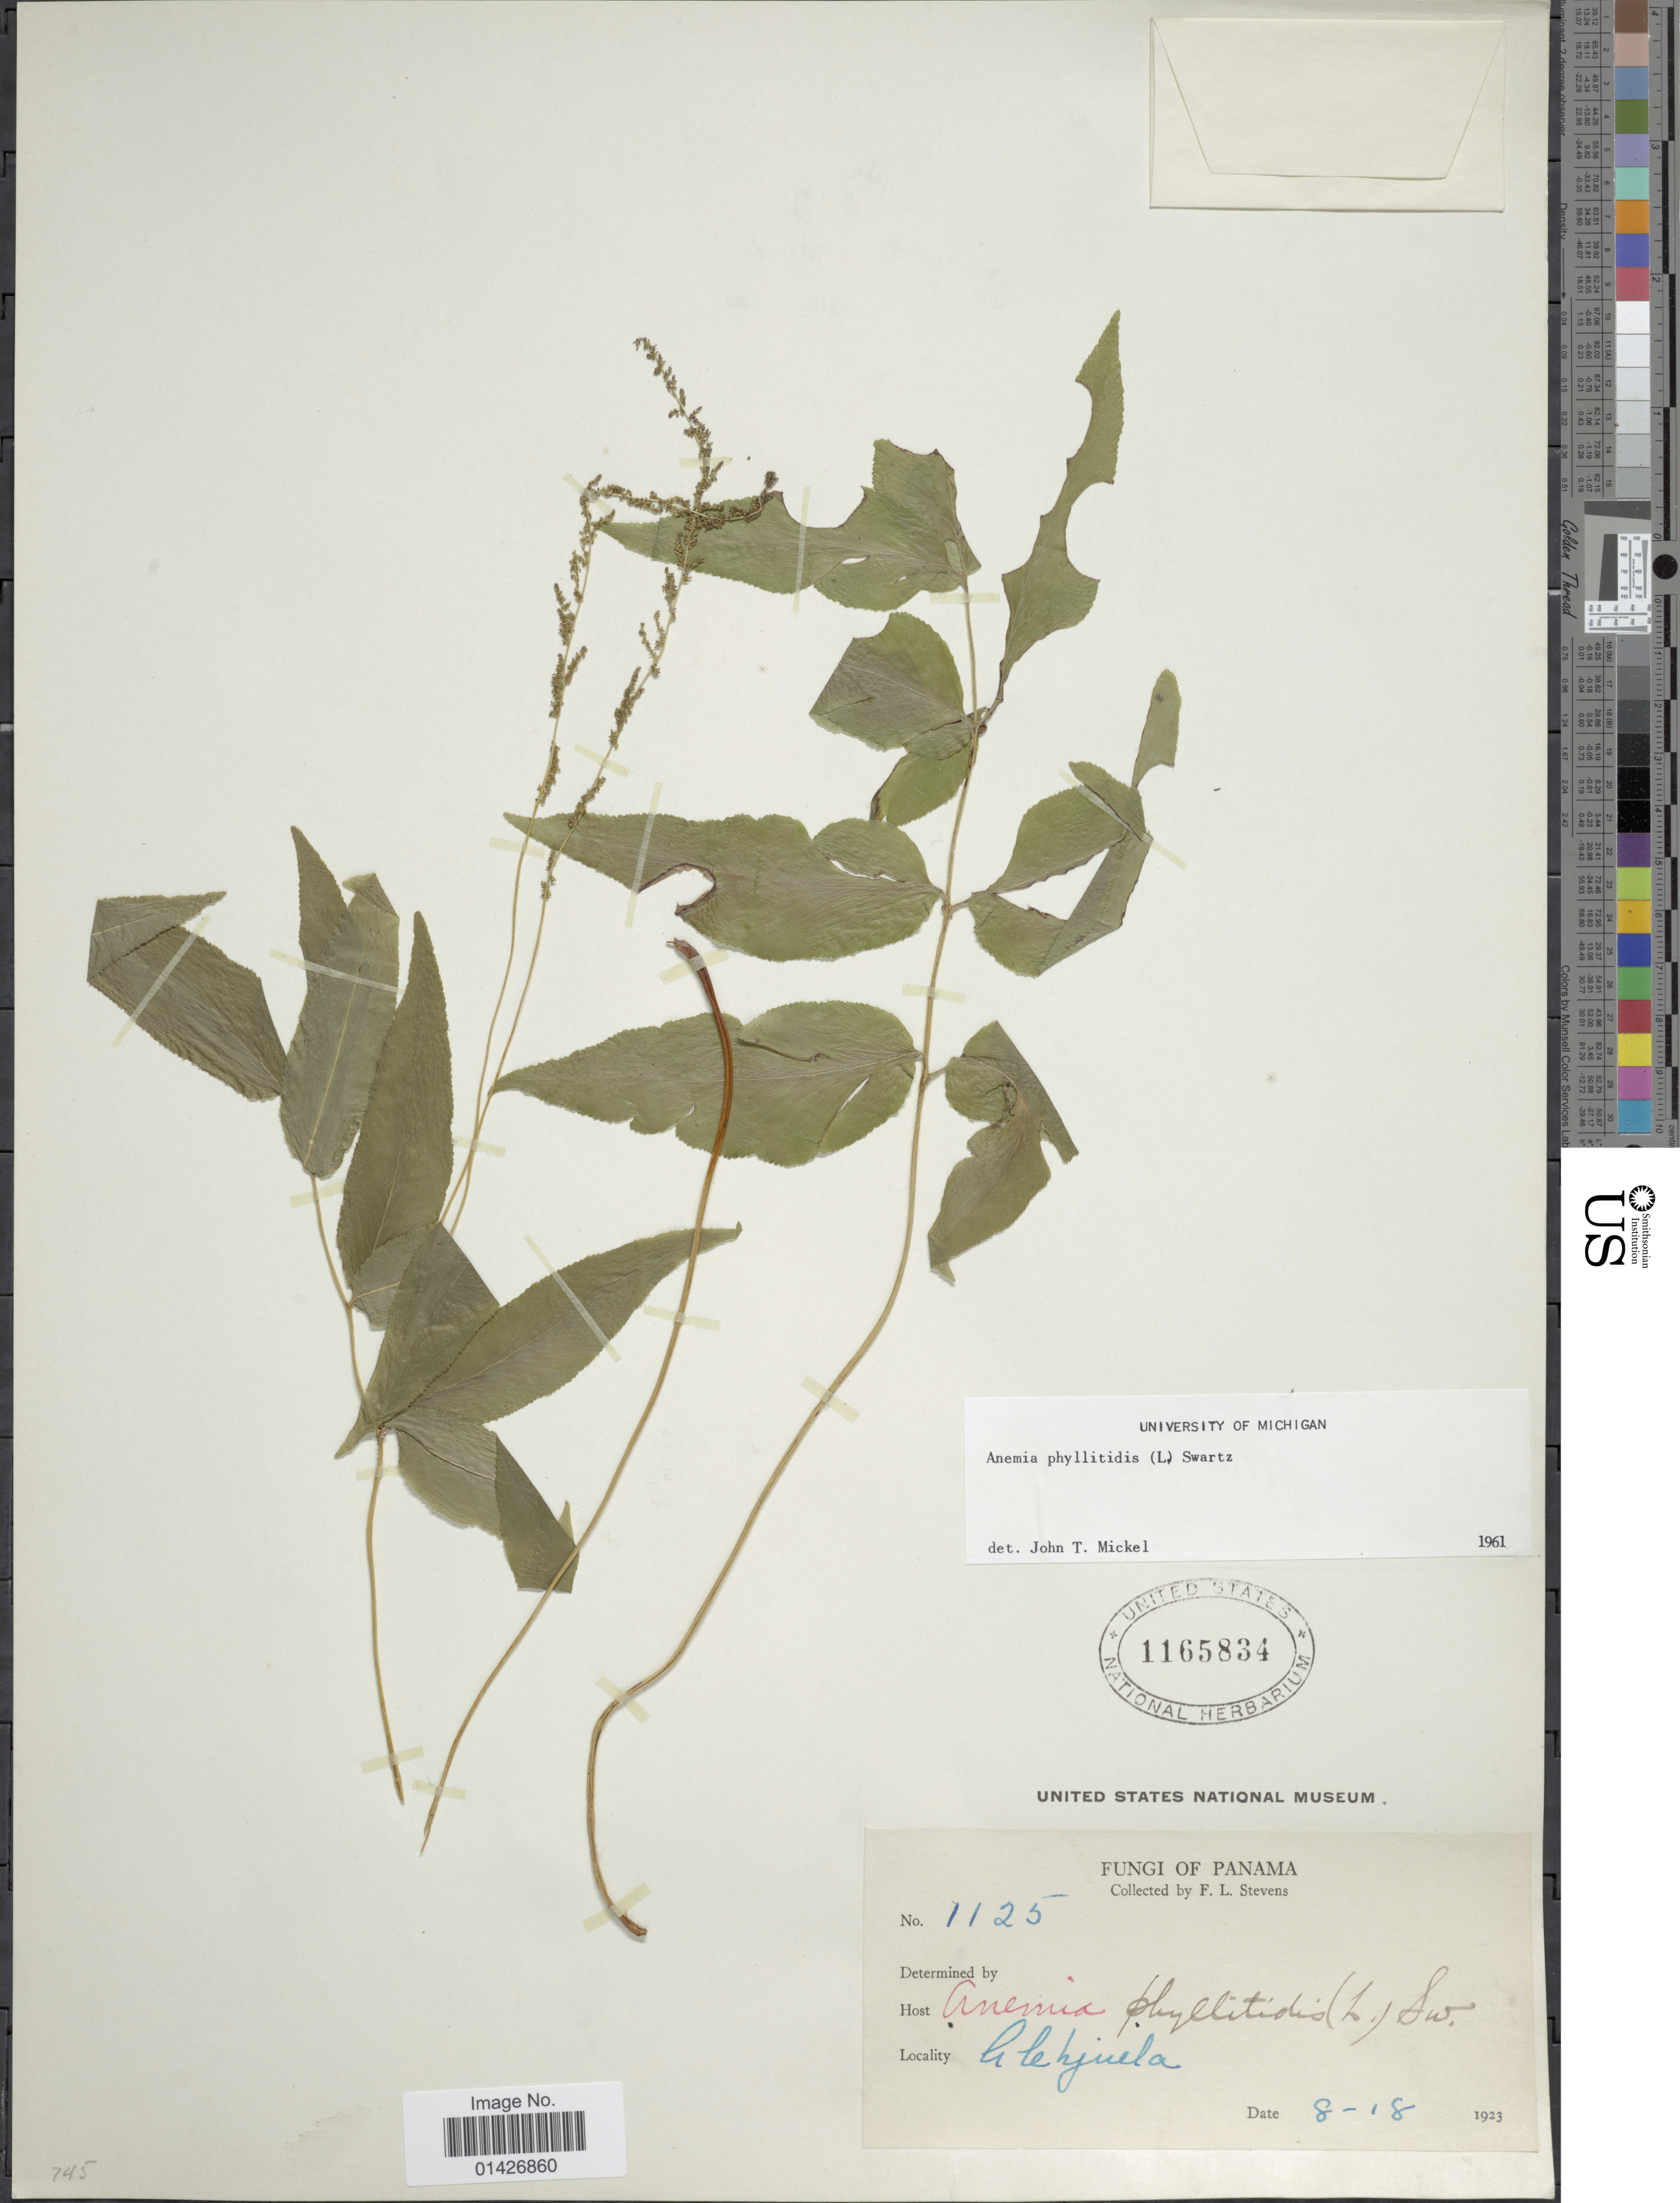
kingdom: Plantae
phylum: Tracheophyta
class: Polypodiopsida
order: Schizaeales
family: Anemiaceae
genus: Anemia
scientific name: Anemia phyllitidis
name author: (L.) Sw.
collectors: F. L. Stevens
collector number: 1125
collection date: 1923-08-18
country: Panama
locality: Alajuela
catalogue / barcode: US 1165834